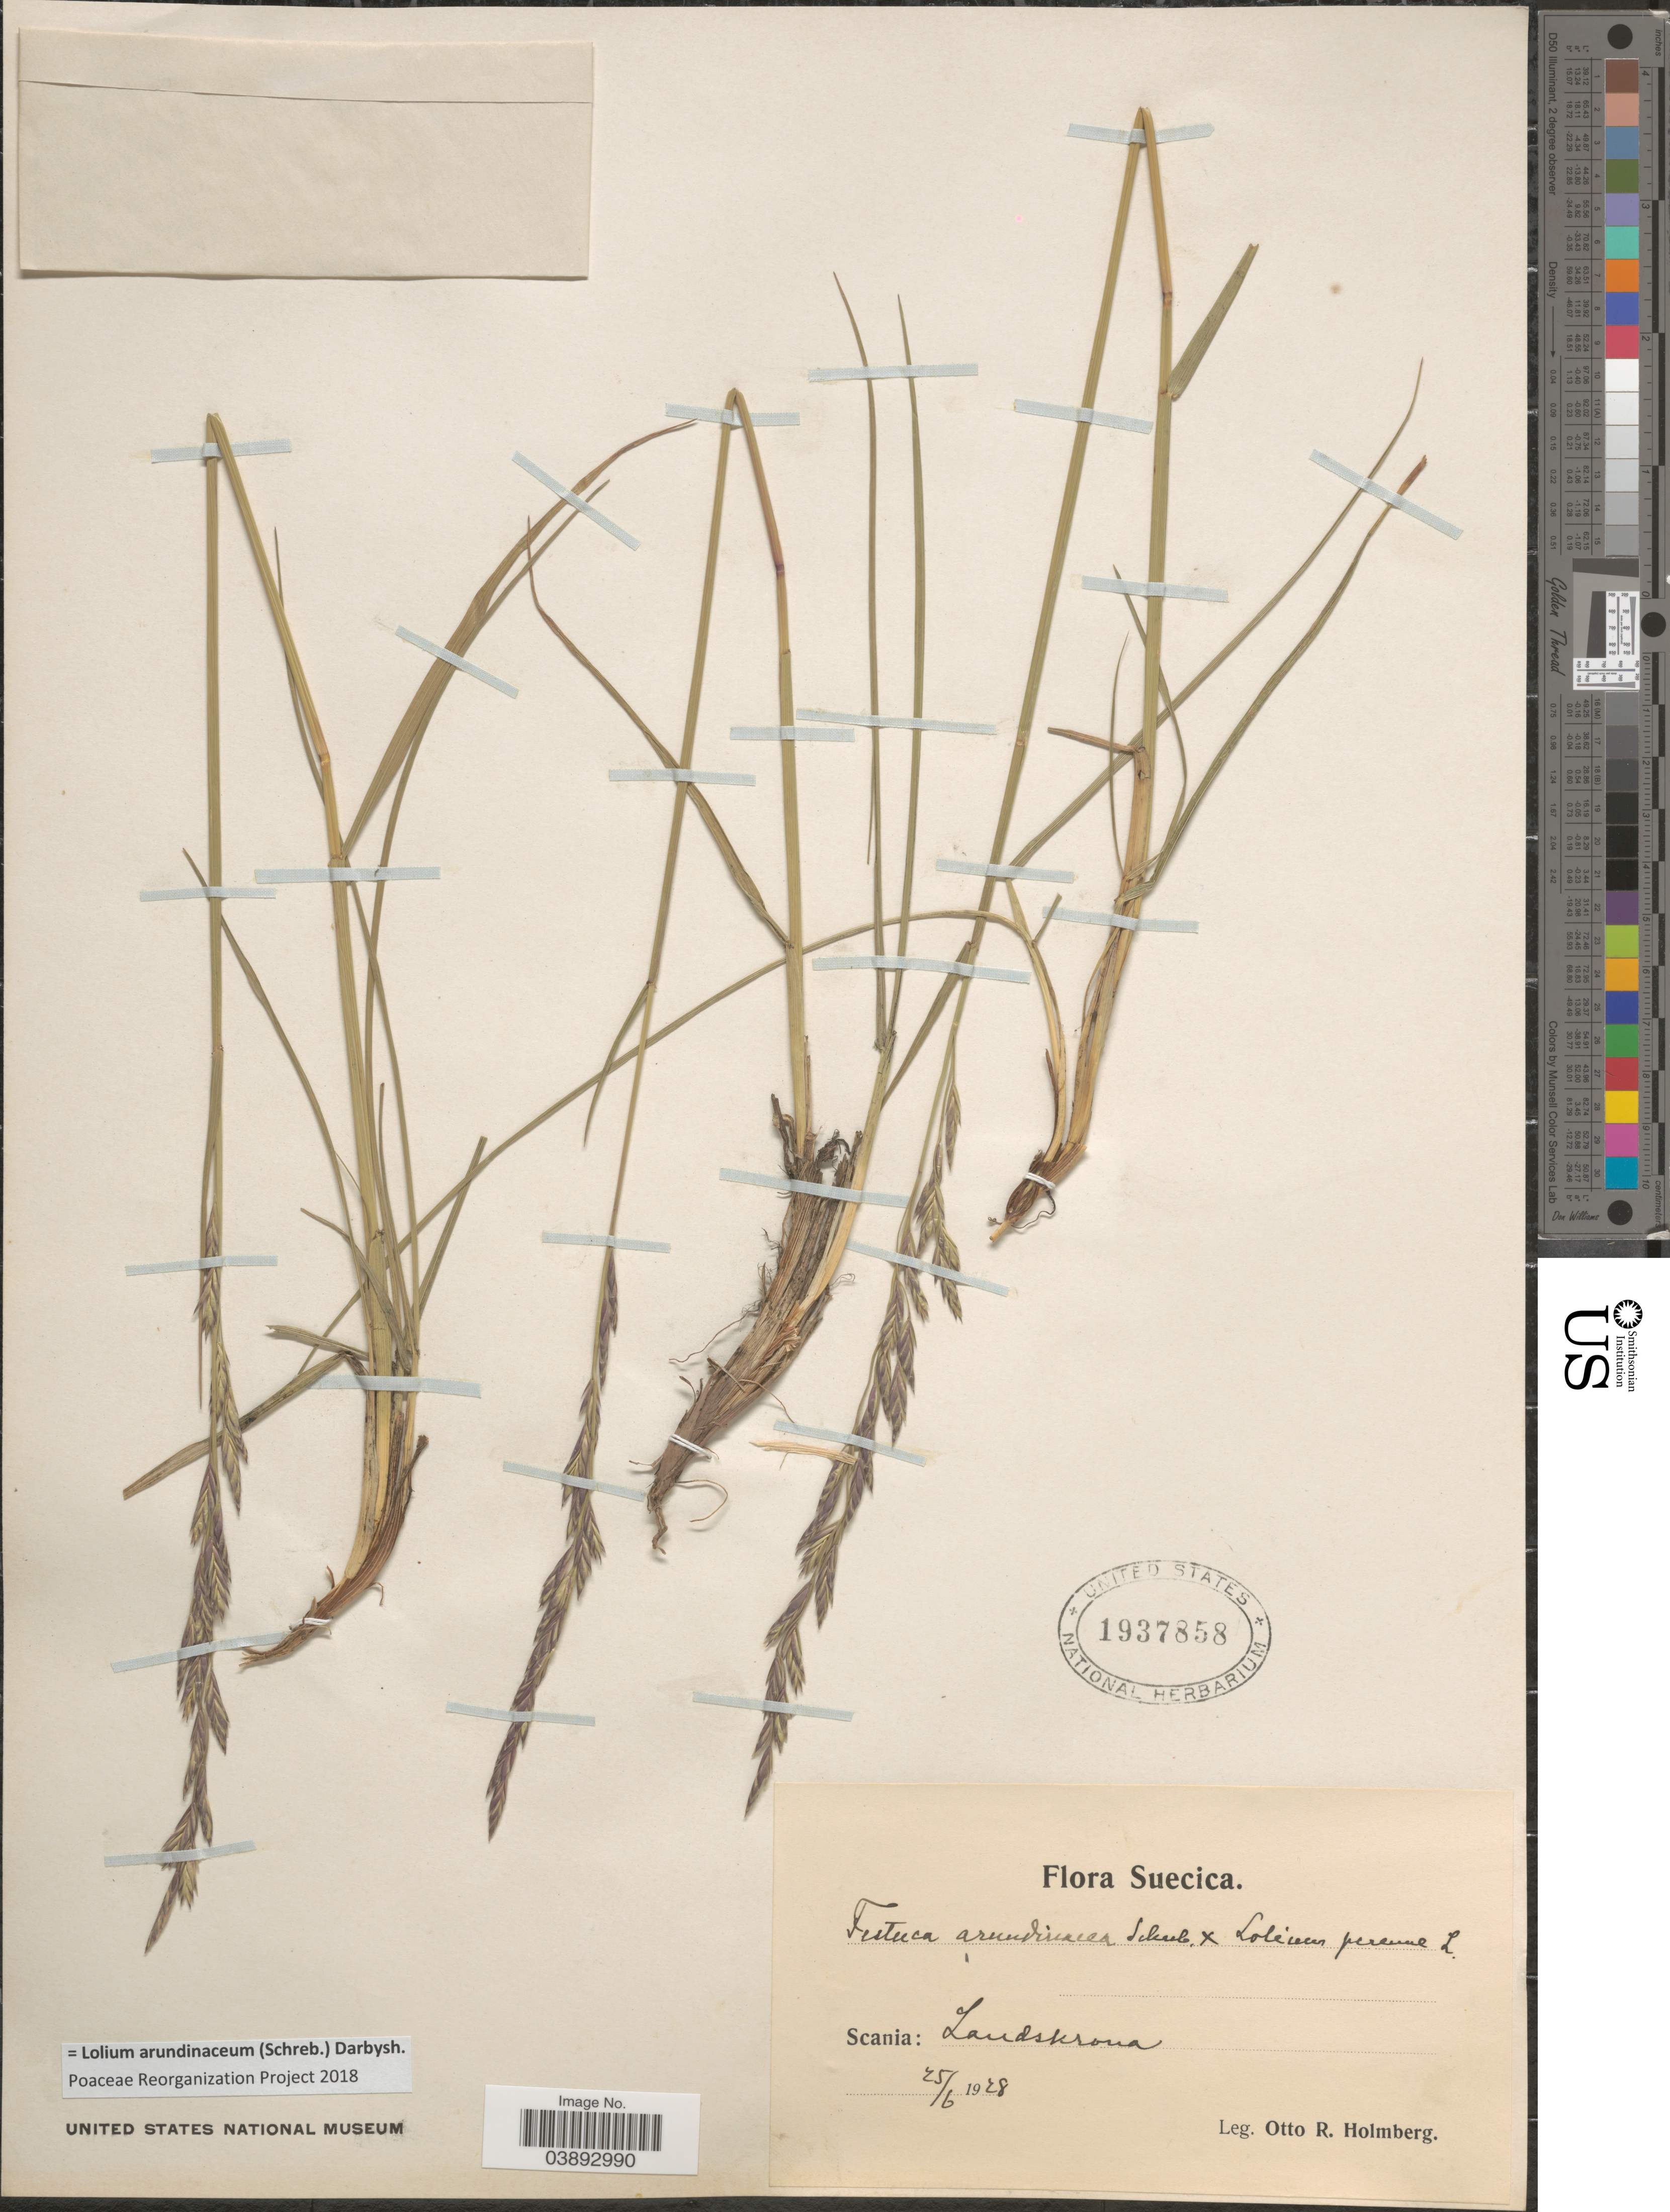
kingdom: Plantae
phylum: Tracheophyta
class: Liliopsida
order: Poales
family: Poaceae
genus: Lolium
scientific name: Lolium arundinaceum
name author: (Schreb.) Darbysh.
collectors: O. Holmberg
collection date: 1928-06-25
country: Sweden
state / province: Skåne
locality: Suecica. Scania: Landskrona.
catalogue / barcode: US 1937858